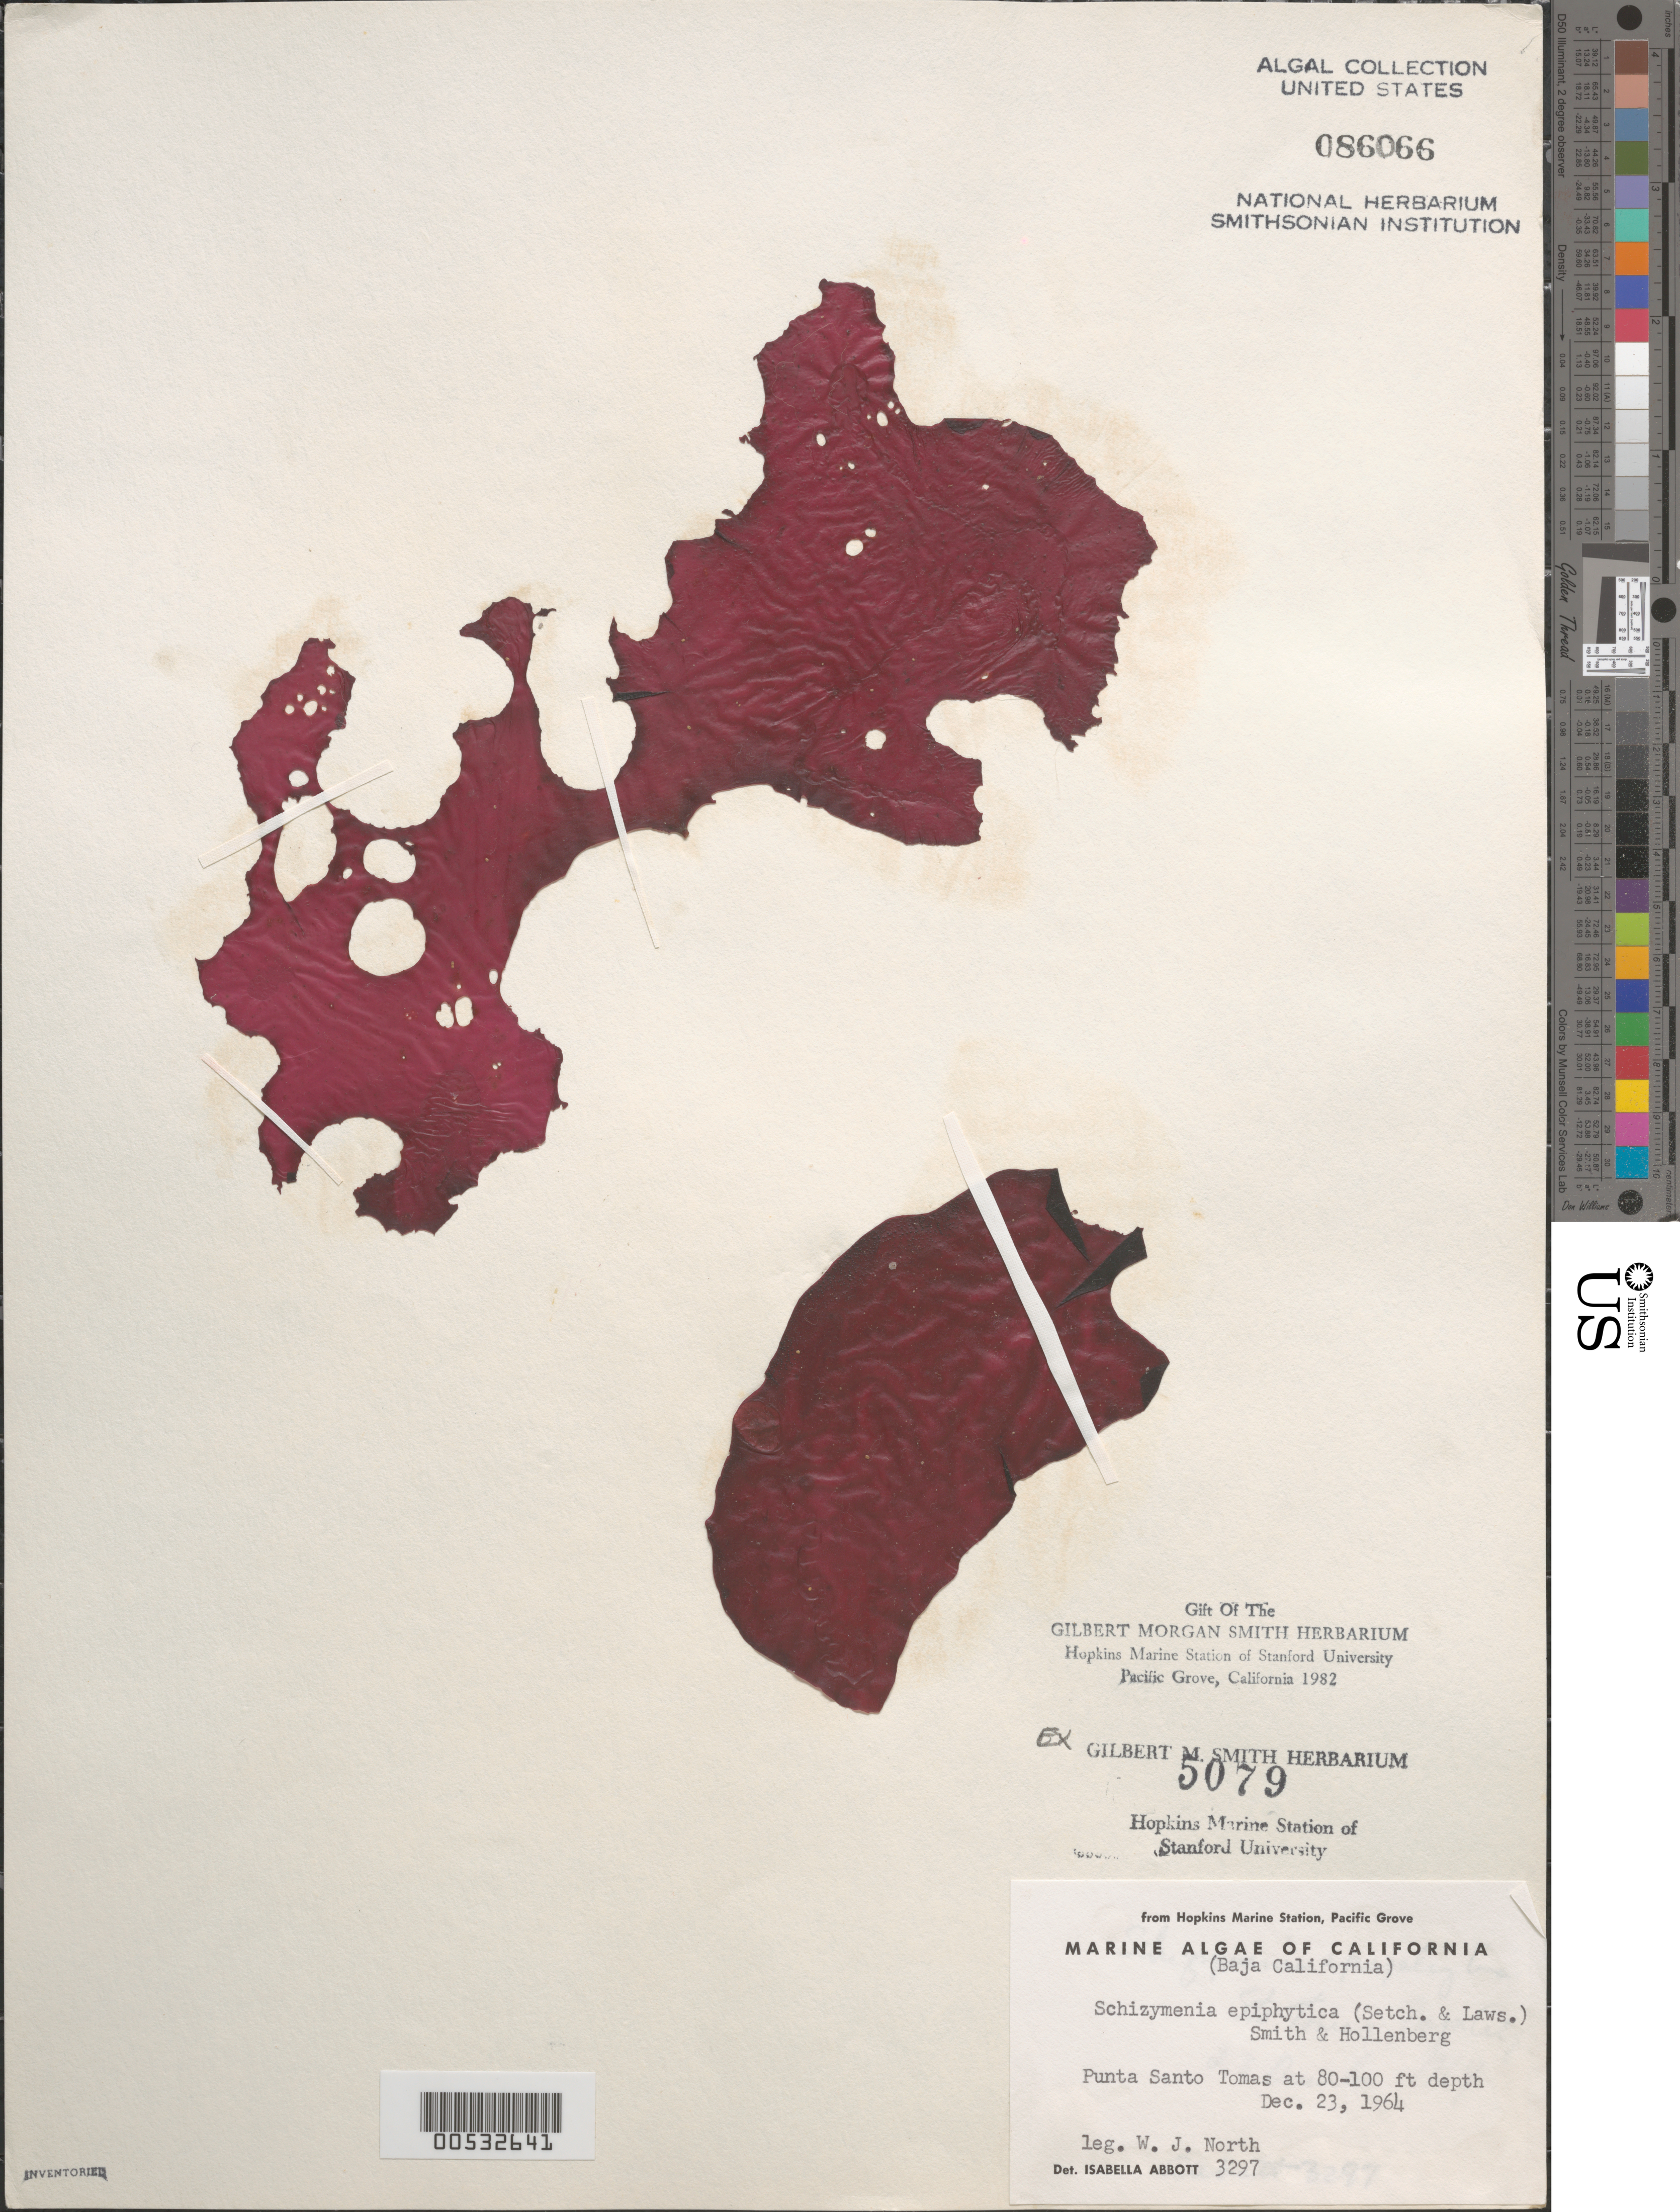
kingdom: Plantae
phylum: Rhodophyta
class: Florideophyceae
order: Gigartinales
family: Furcellariaceae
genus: Peyssonneliopsis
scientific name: Peyssonneliopsis epiphytica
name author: Setch. & G.W. Lawson in Setch.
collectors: W. North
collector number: IAA 3297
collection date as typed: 23 Dec 1964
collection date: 1964-12-23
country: Mexico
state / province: Baja California Norte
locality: Punta Santo Tomas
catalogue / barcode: US 86066